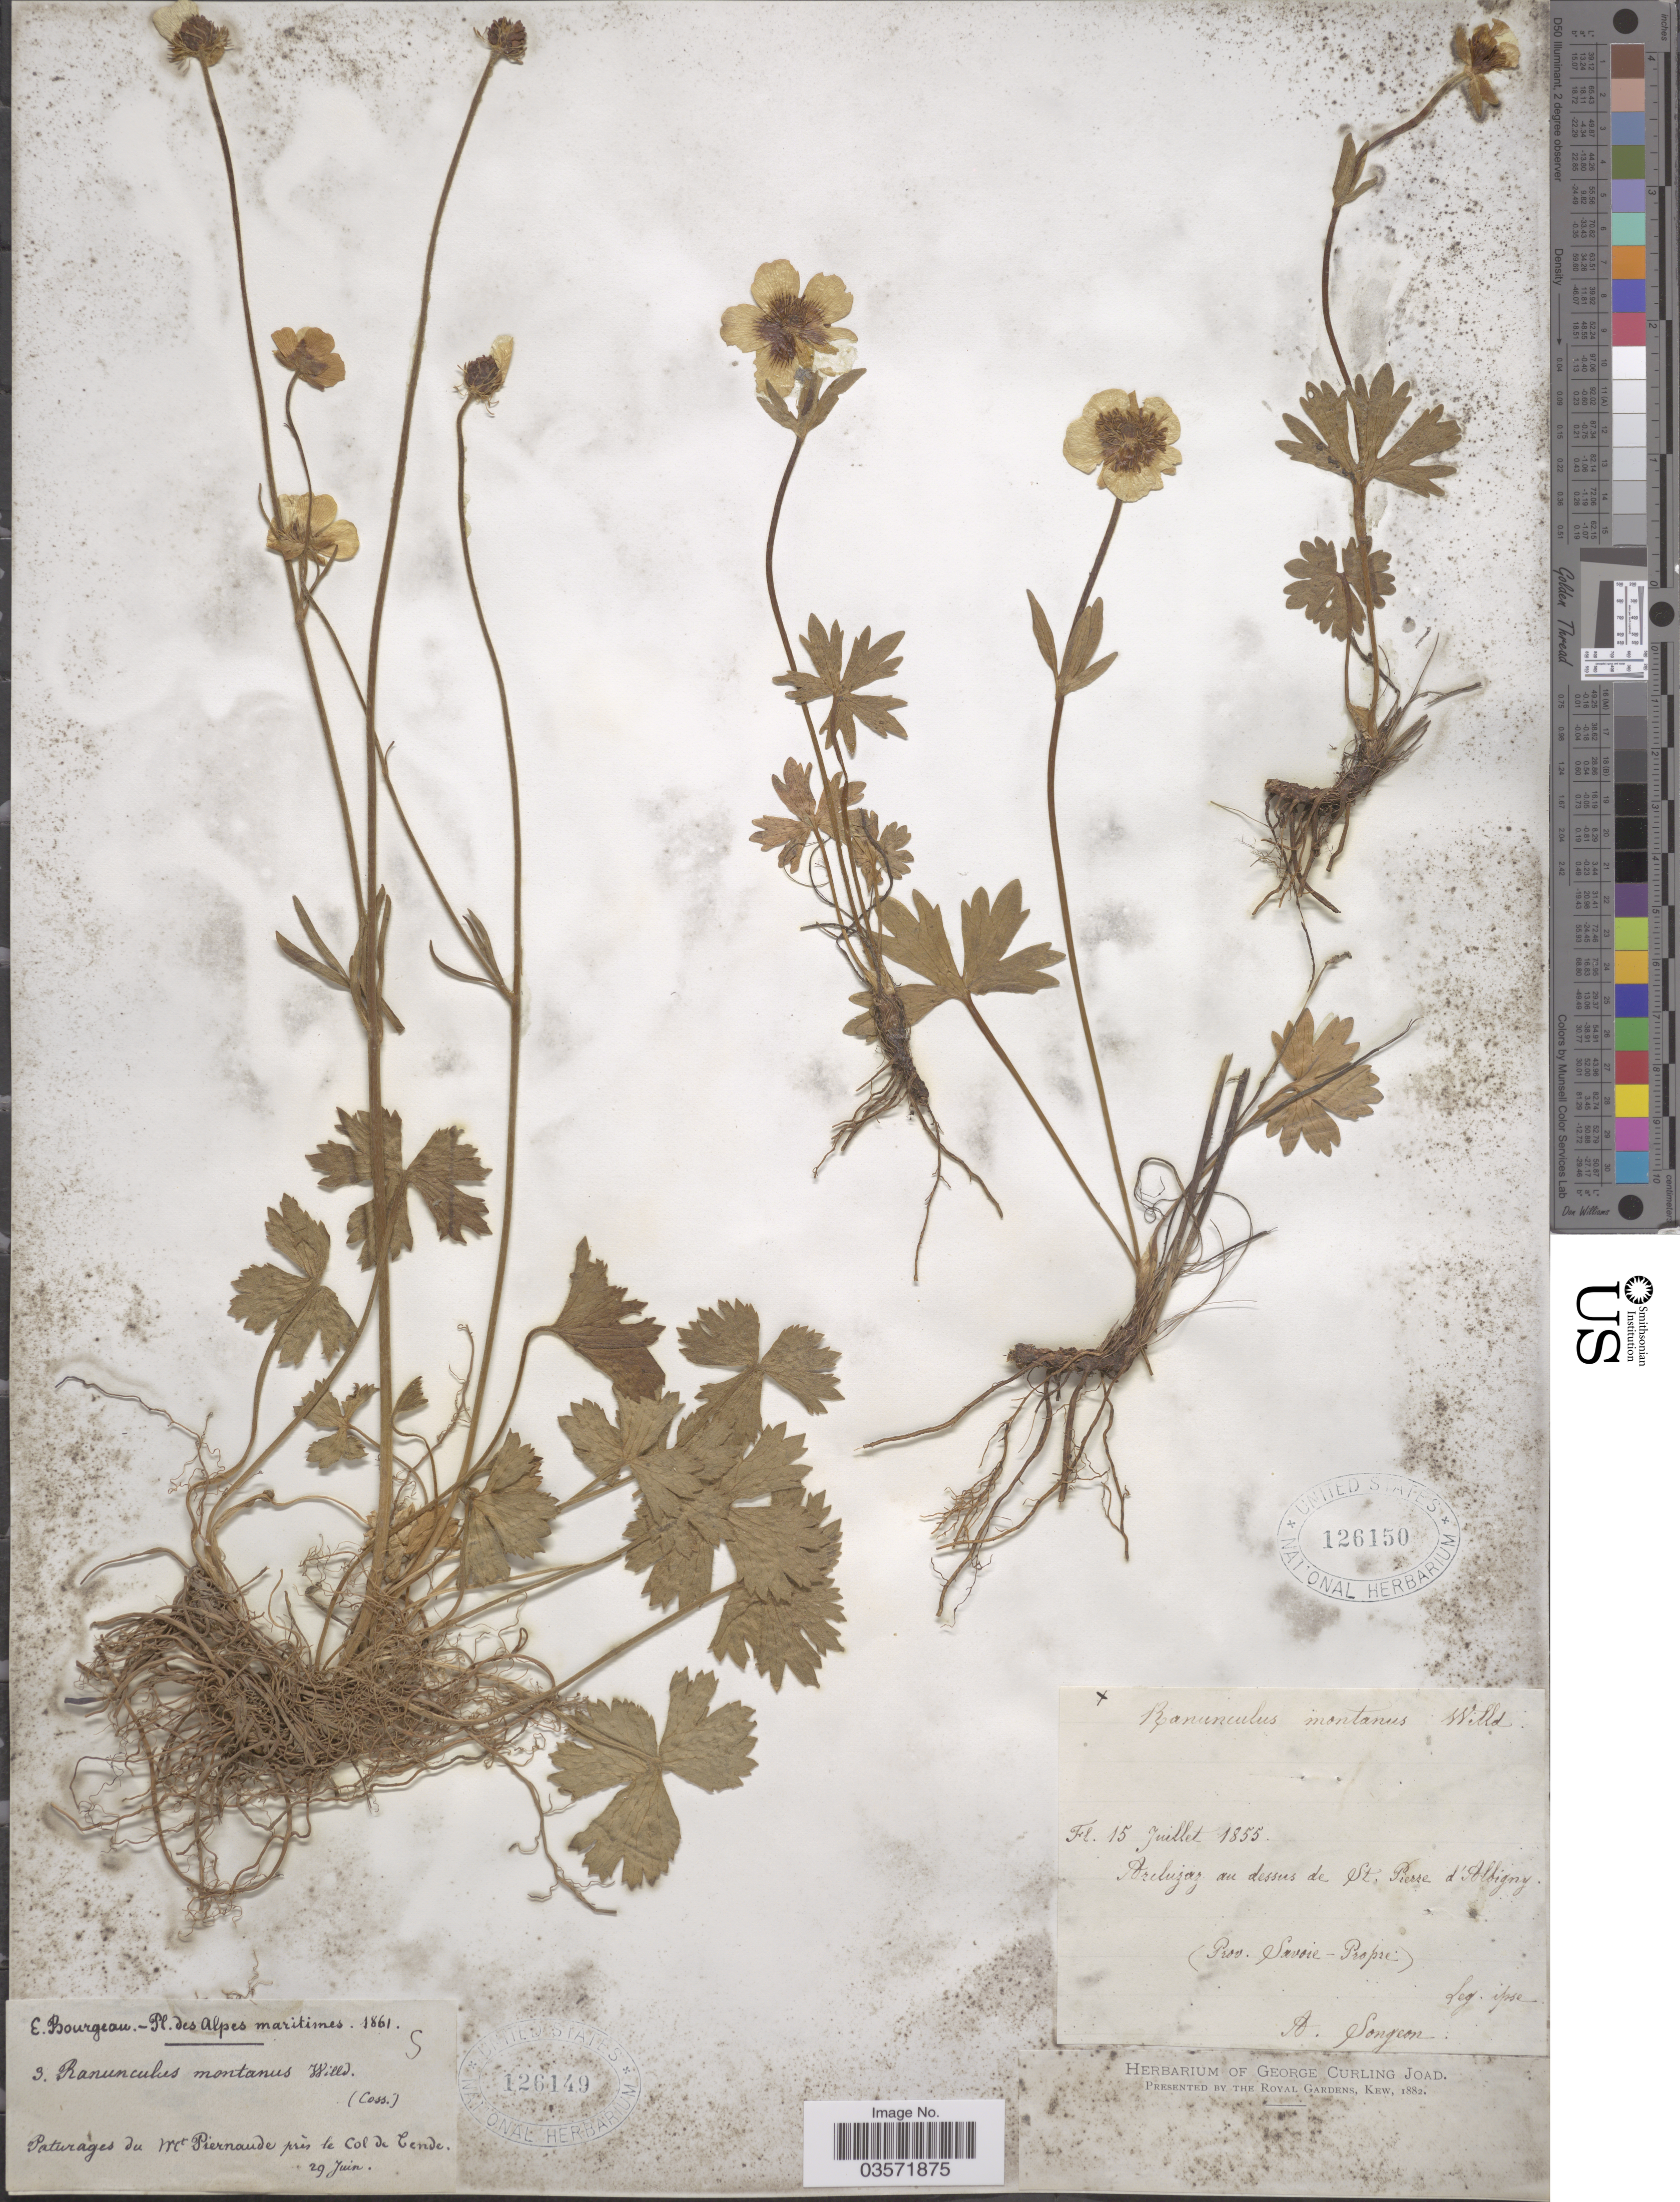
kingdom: Plantae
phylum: Tracheophyta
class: Magnoliopsida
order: Ranunculales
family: Ranunculaceae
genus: Ranunculus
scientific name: Ranunculus montanus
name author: Willd.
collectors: A. Songeon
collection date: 1855-07-15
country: France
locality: Areluzas [interpreted] au dessus de St. Pierre d'Albigny (Prov. Savoie-Propre).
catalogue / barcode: US 126150-2